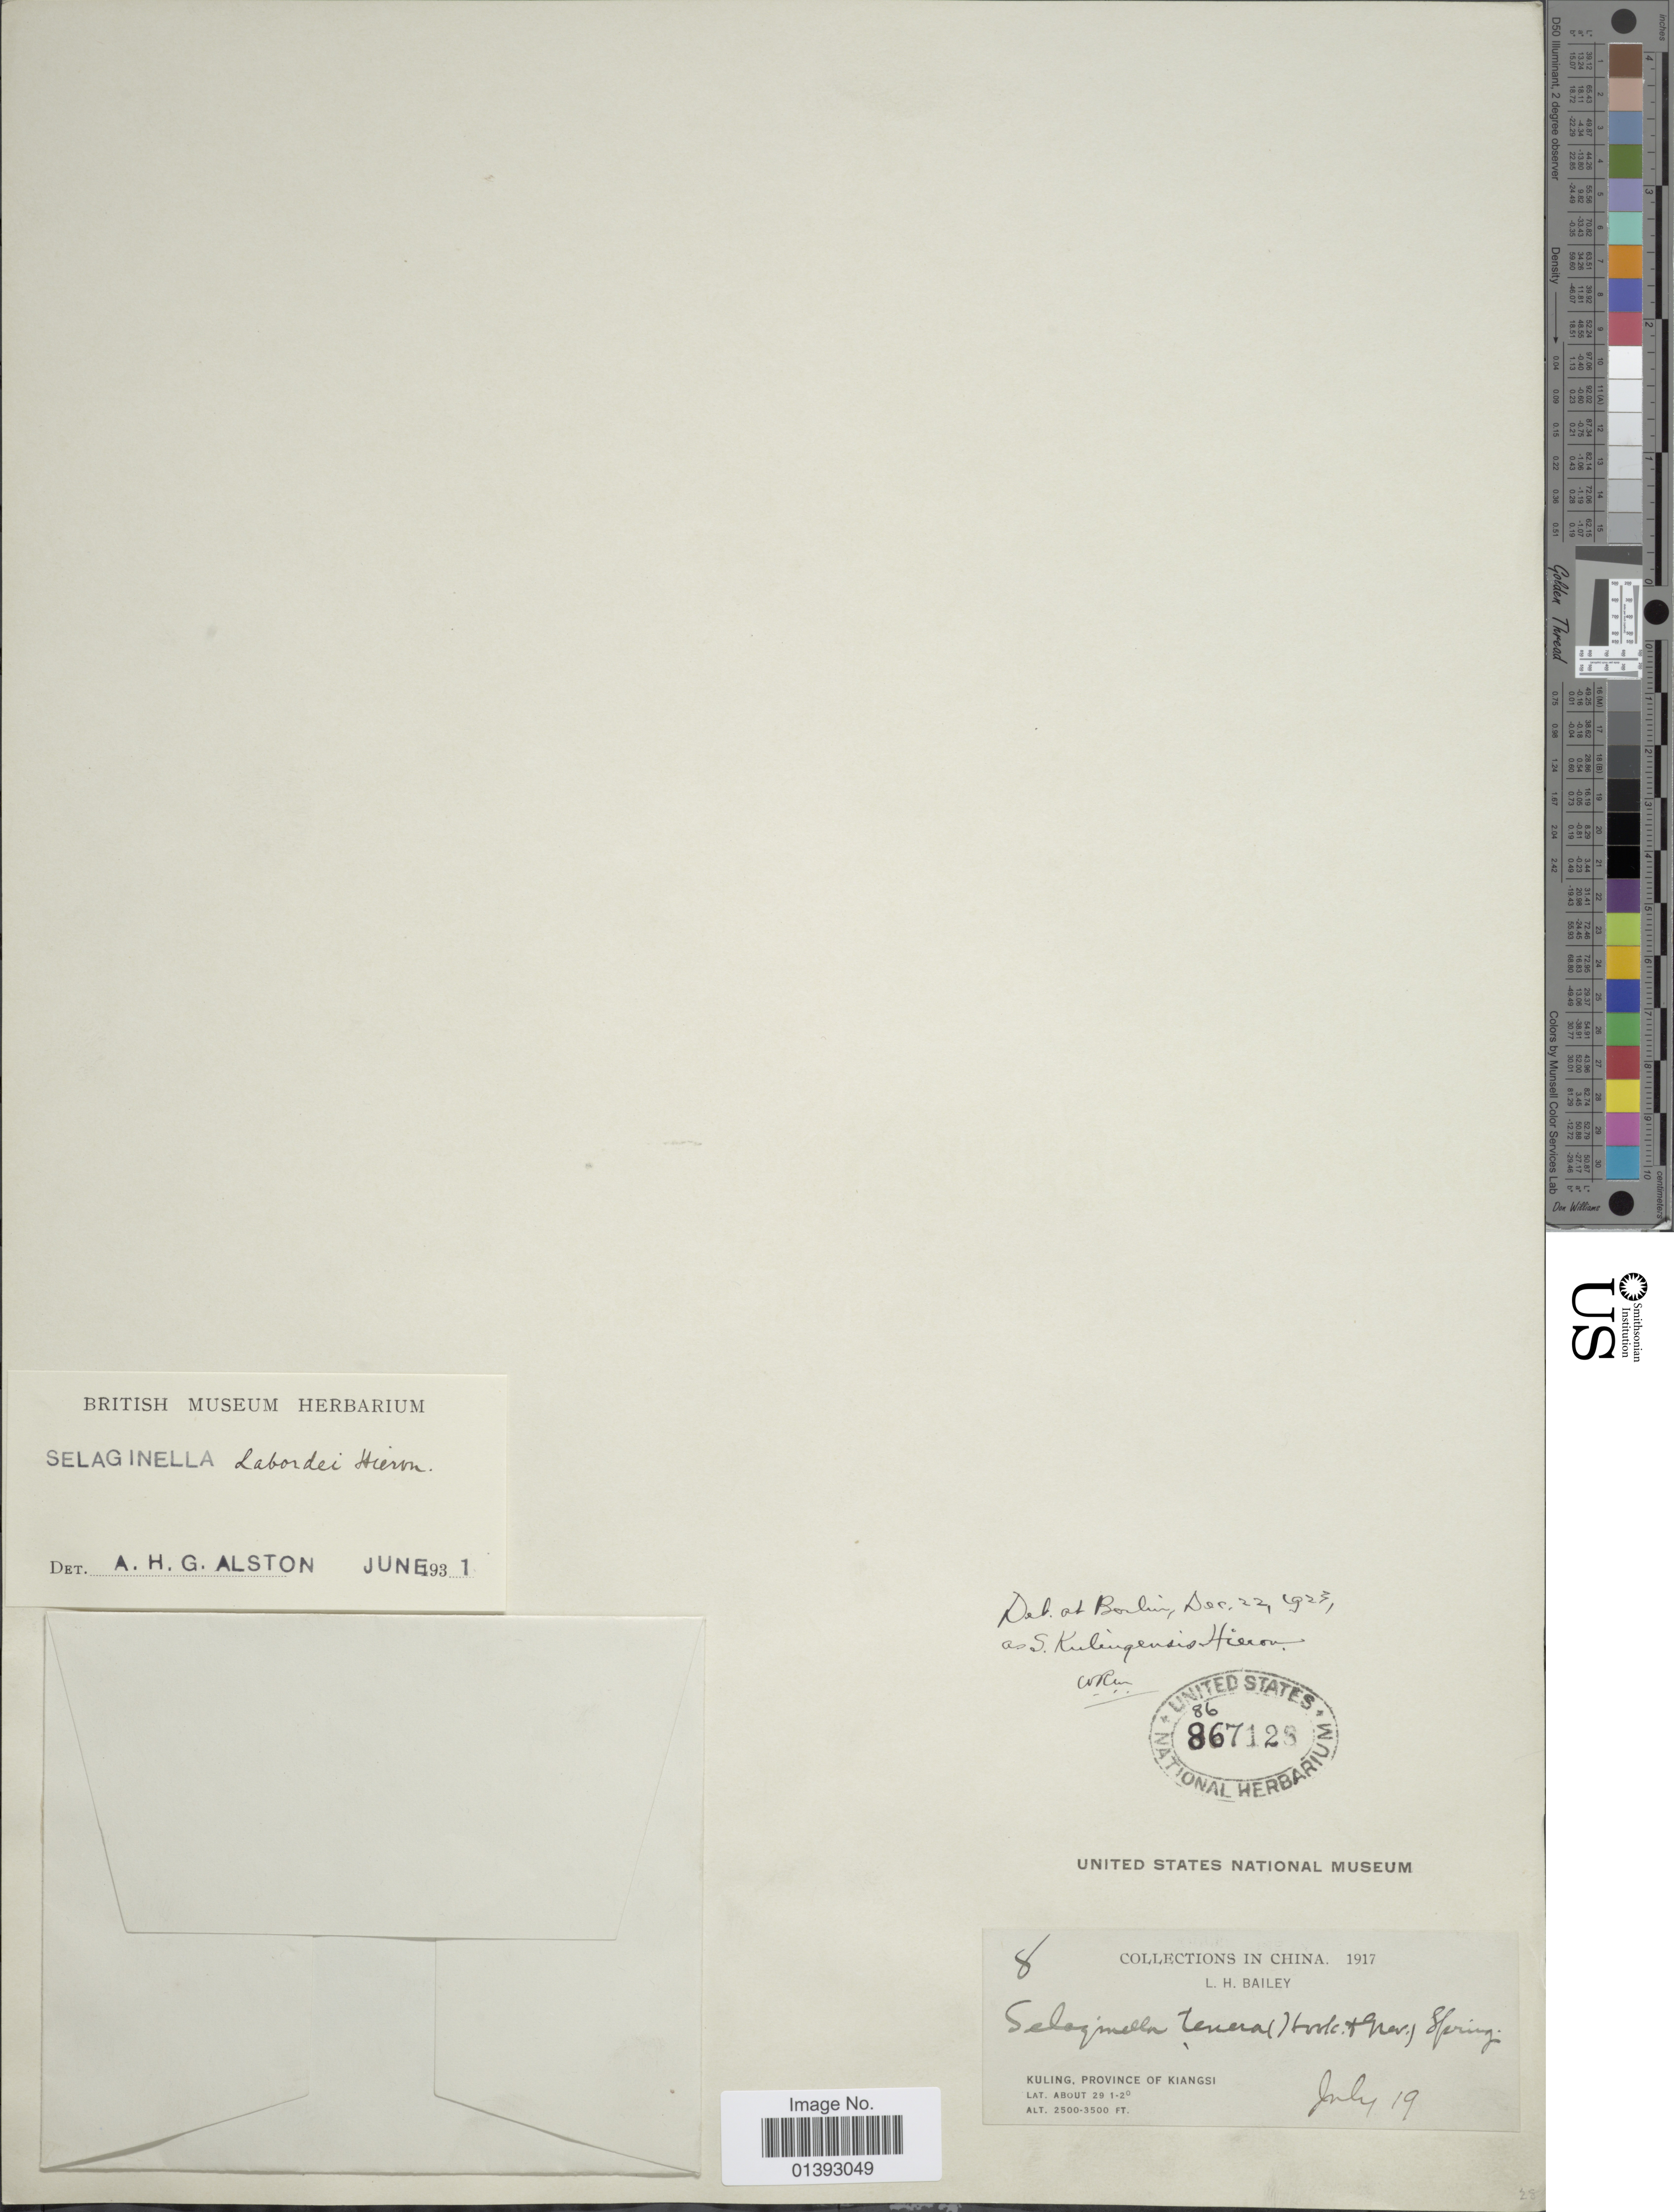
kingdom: Plantae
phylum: Tracheophyta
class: Lycopodiopsida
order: Selaginellales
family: Selaginellaceae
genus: Selaginella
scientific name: Selaginella labordei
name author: Hieron. ex Christ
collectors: L. H. Bailey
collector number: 8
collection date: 1917-07-19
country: China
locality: Kuling, province Kiangsi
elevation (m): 762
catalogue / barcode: US 867128